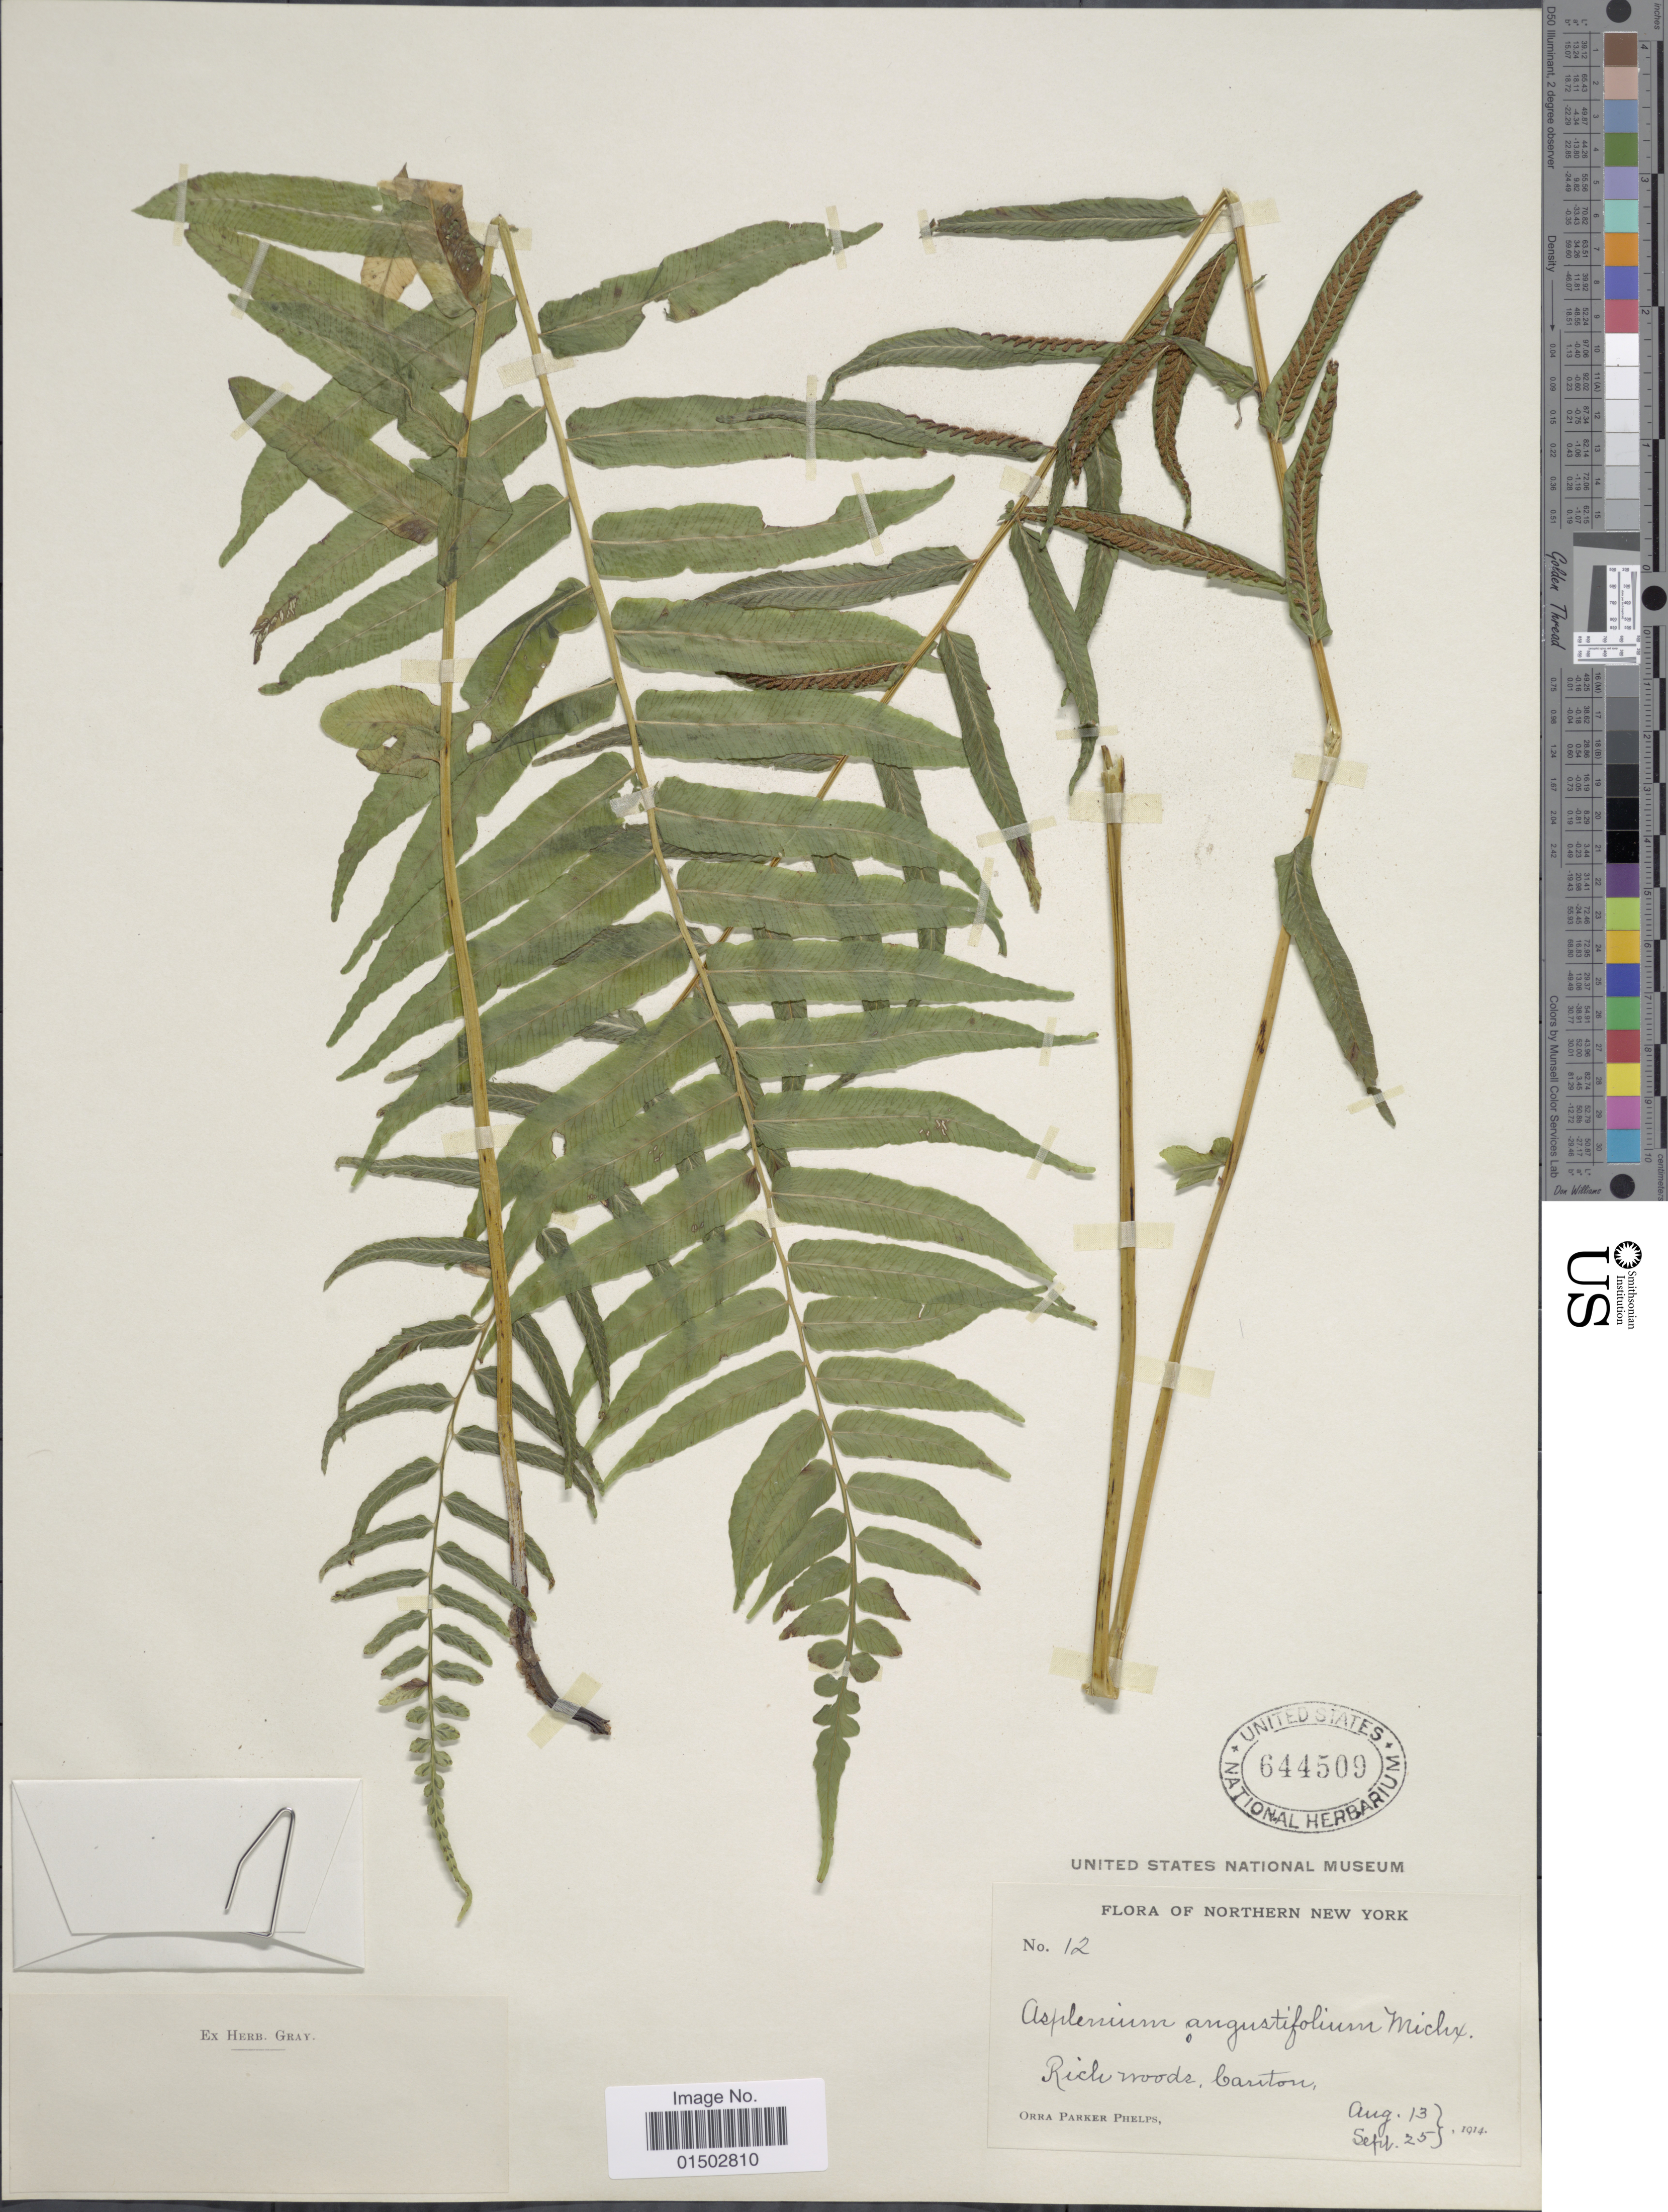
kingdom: Plantae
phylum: Tracheophyta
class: Polypodiopsida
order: Polypodiales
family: Diplaziopsidaceae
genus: Homalosorus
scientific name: Homalosorus pycnocarpos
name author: (Spreng.) Pic. Serm.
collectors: O. P. Phelps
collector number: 12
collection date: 1914-08-13/1914-09-25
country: United States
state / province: New York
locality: Northern New York, rich woods, Barton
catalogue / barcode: US 644509